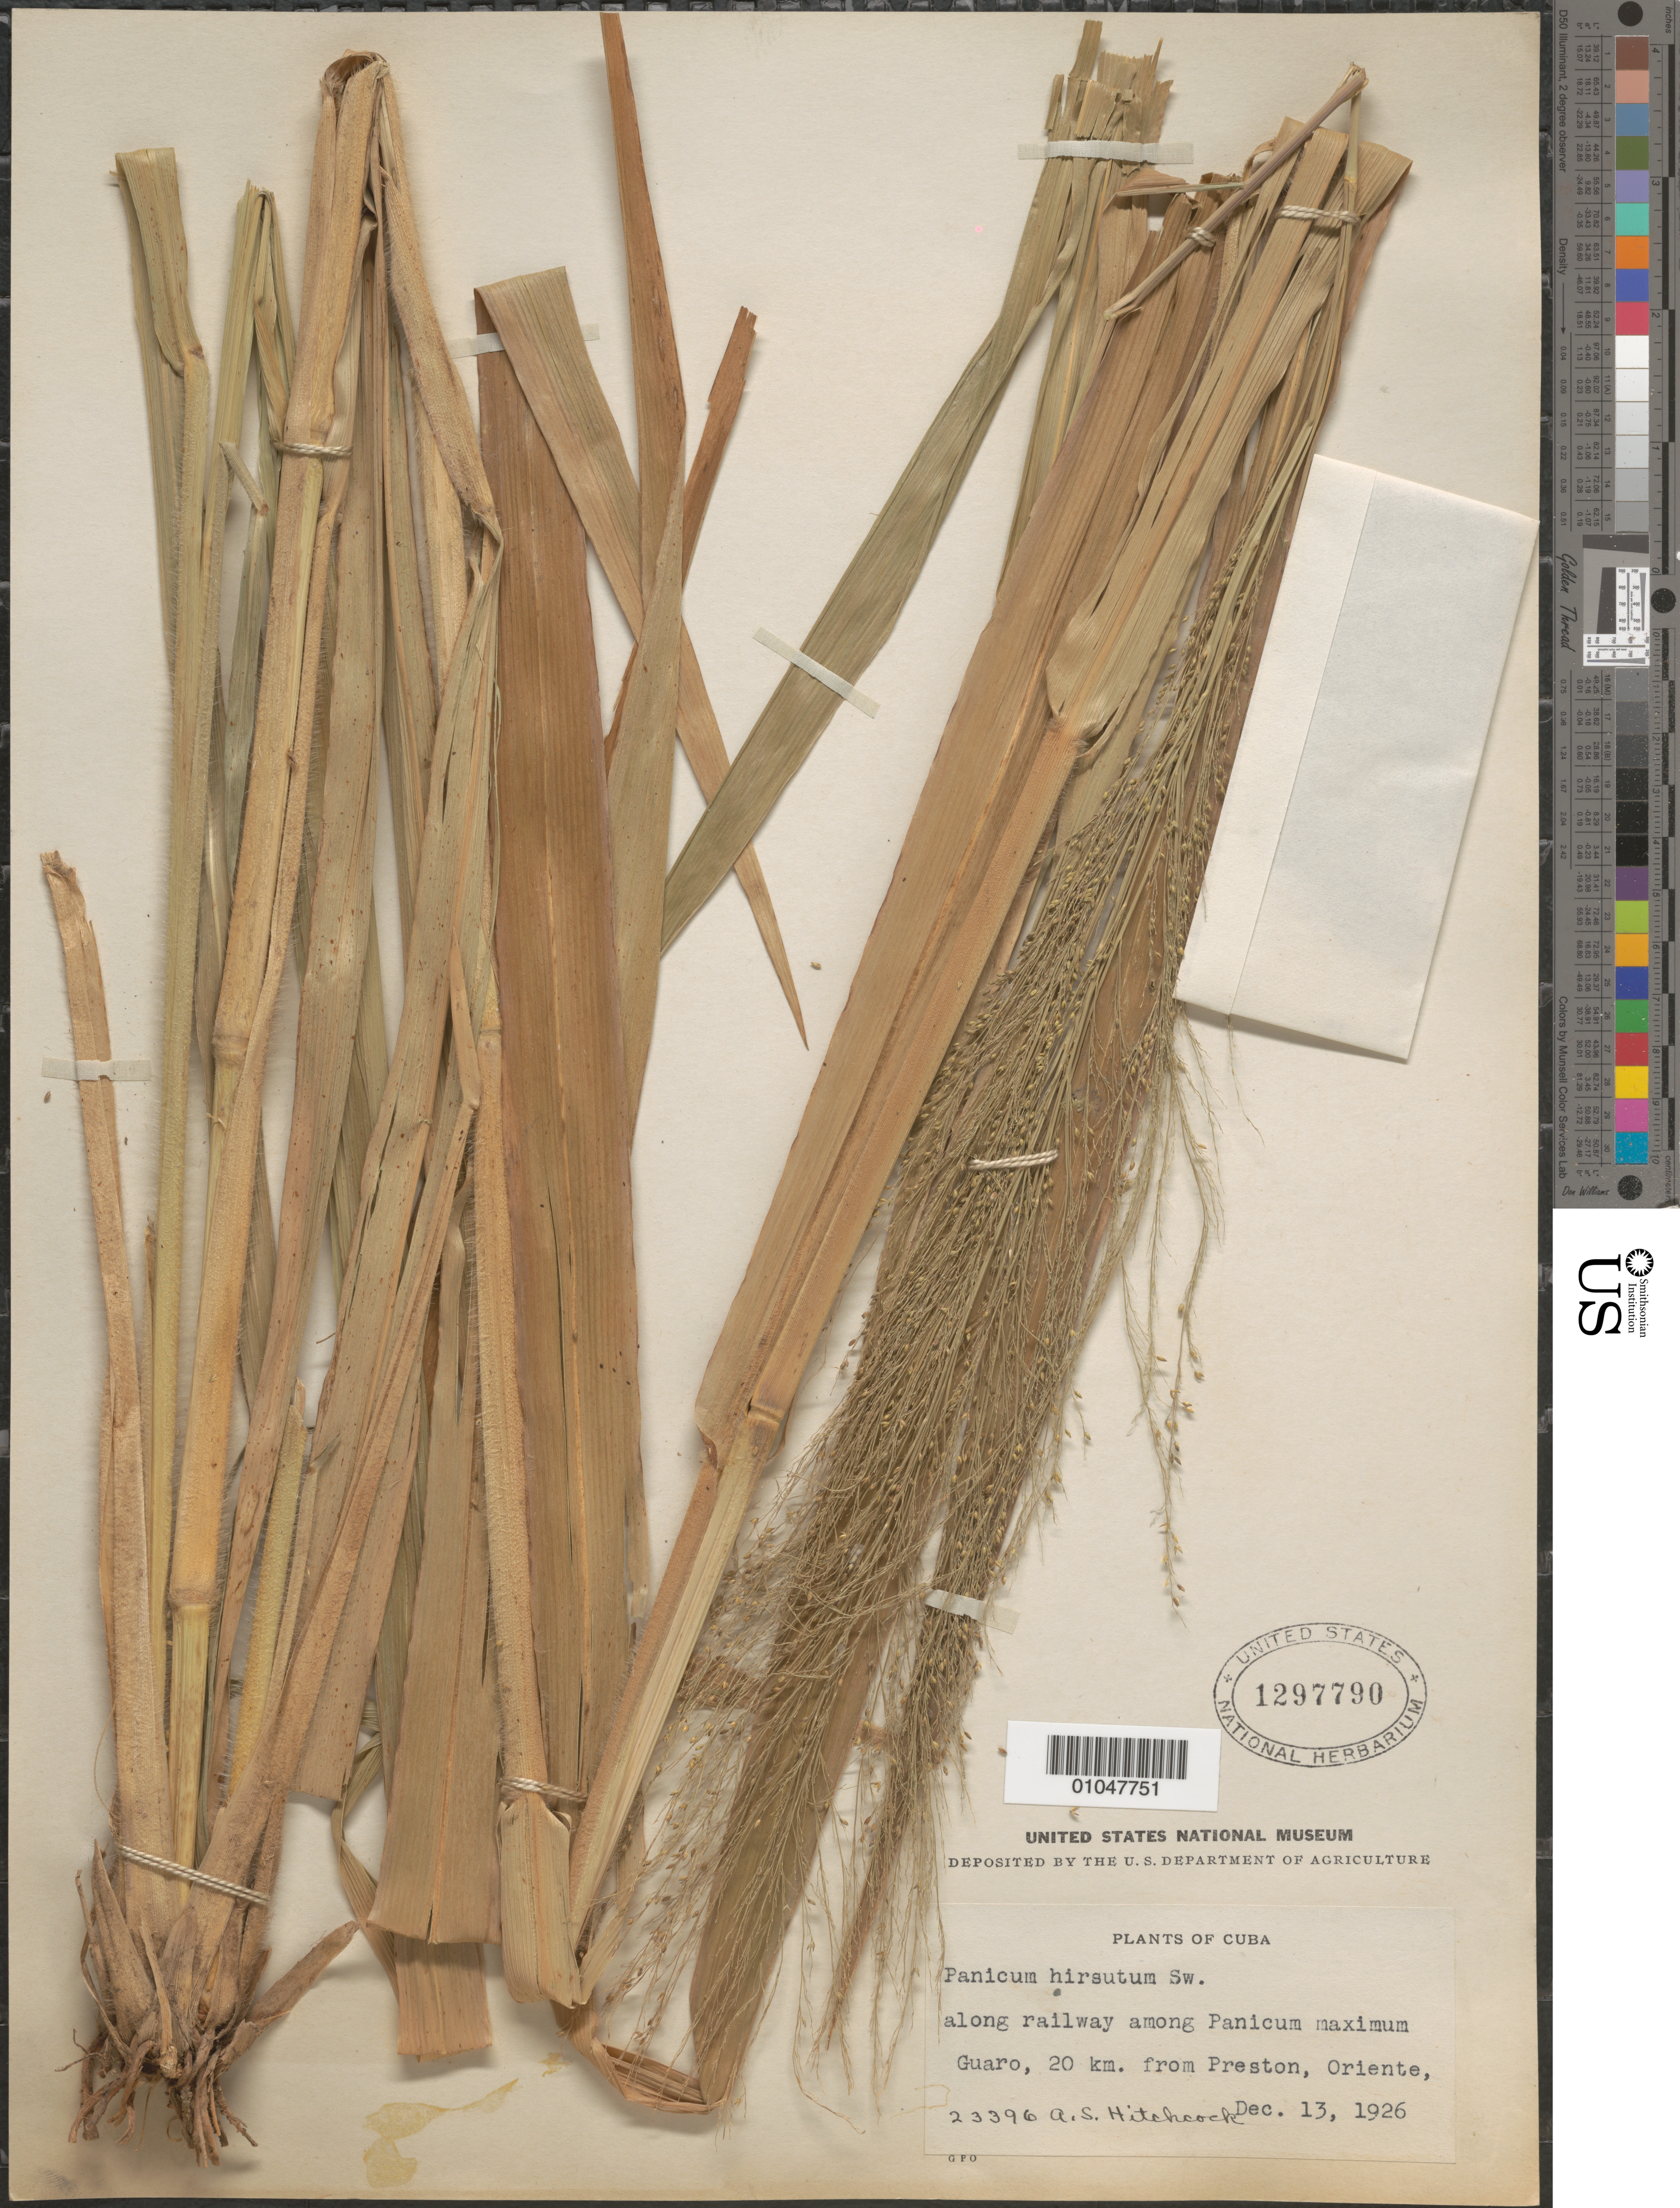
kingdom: Plantae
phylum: Tracheophyta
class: Liliopsida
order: Poales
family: Poaceae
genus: Panicum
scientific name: Panicum hirsutum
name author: Sw.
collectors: A. S. Hitchcock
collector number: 23396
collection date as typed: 13 Dec 1926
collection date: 1926-12-13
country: Cuba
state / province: Holguín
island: Cuba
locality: Guaro, 20 km from Preston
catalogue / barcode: US 1297790